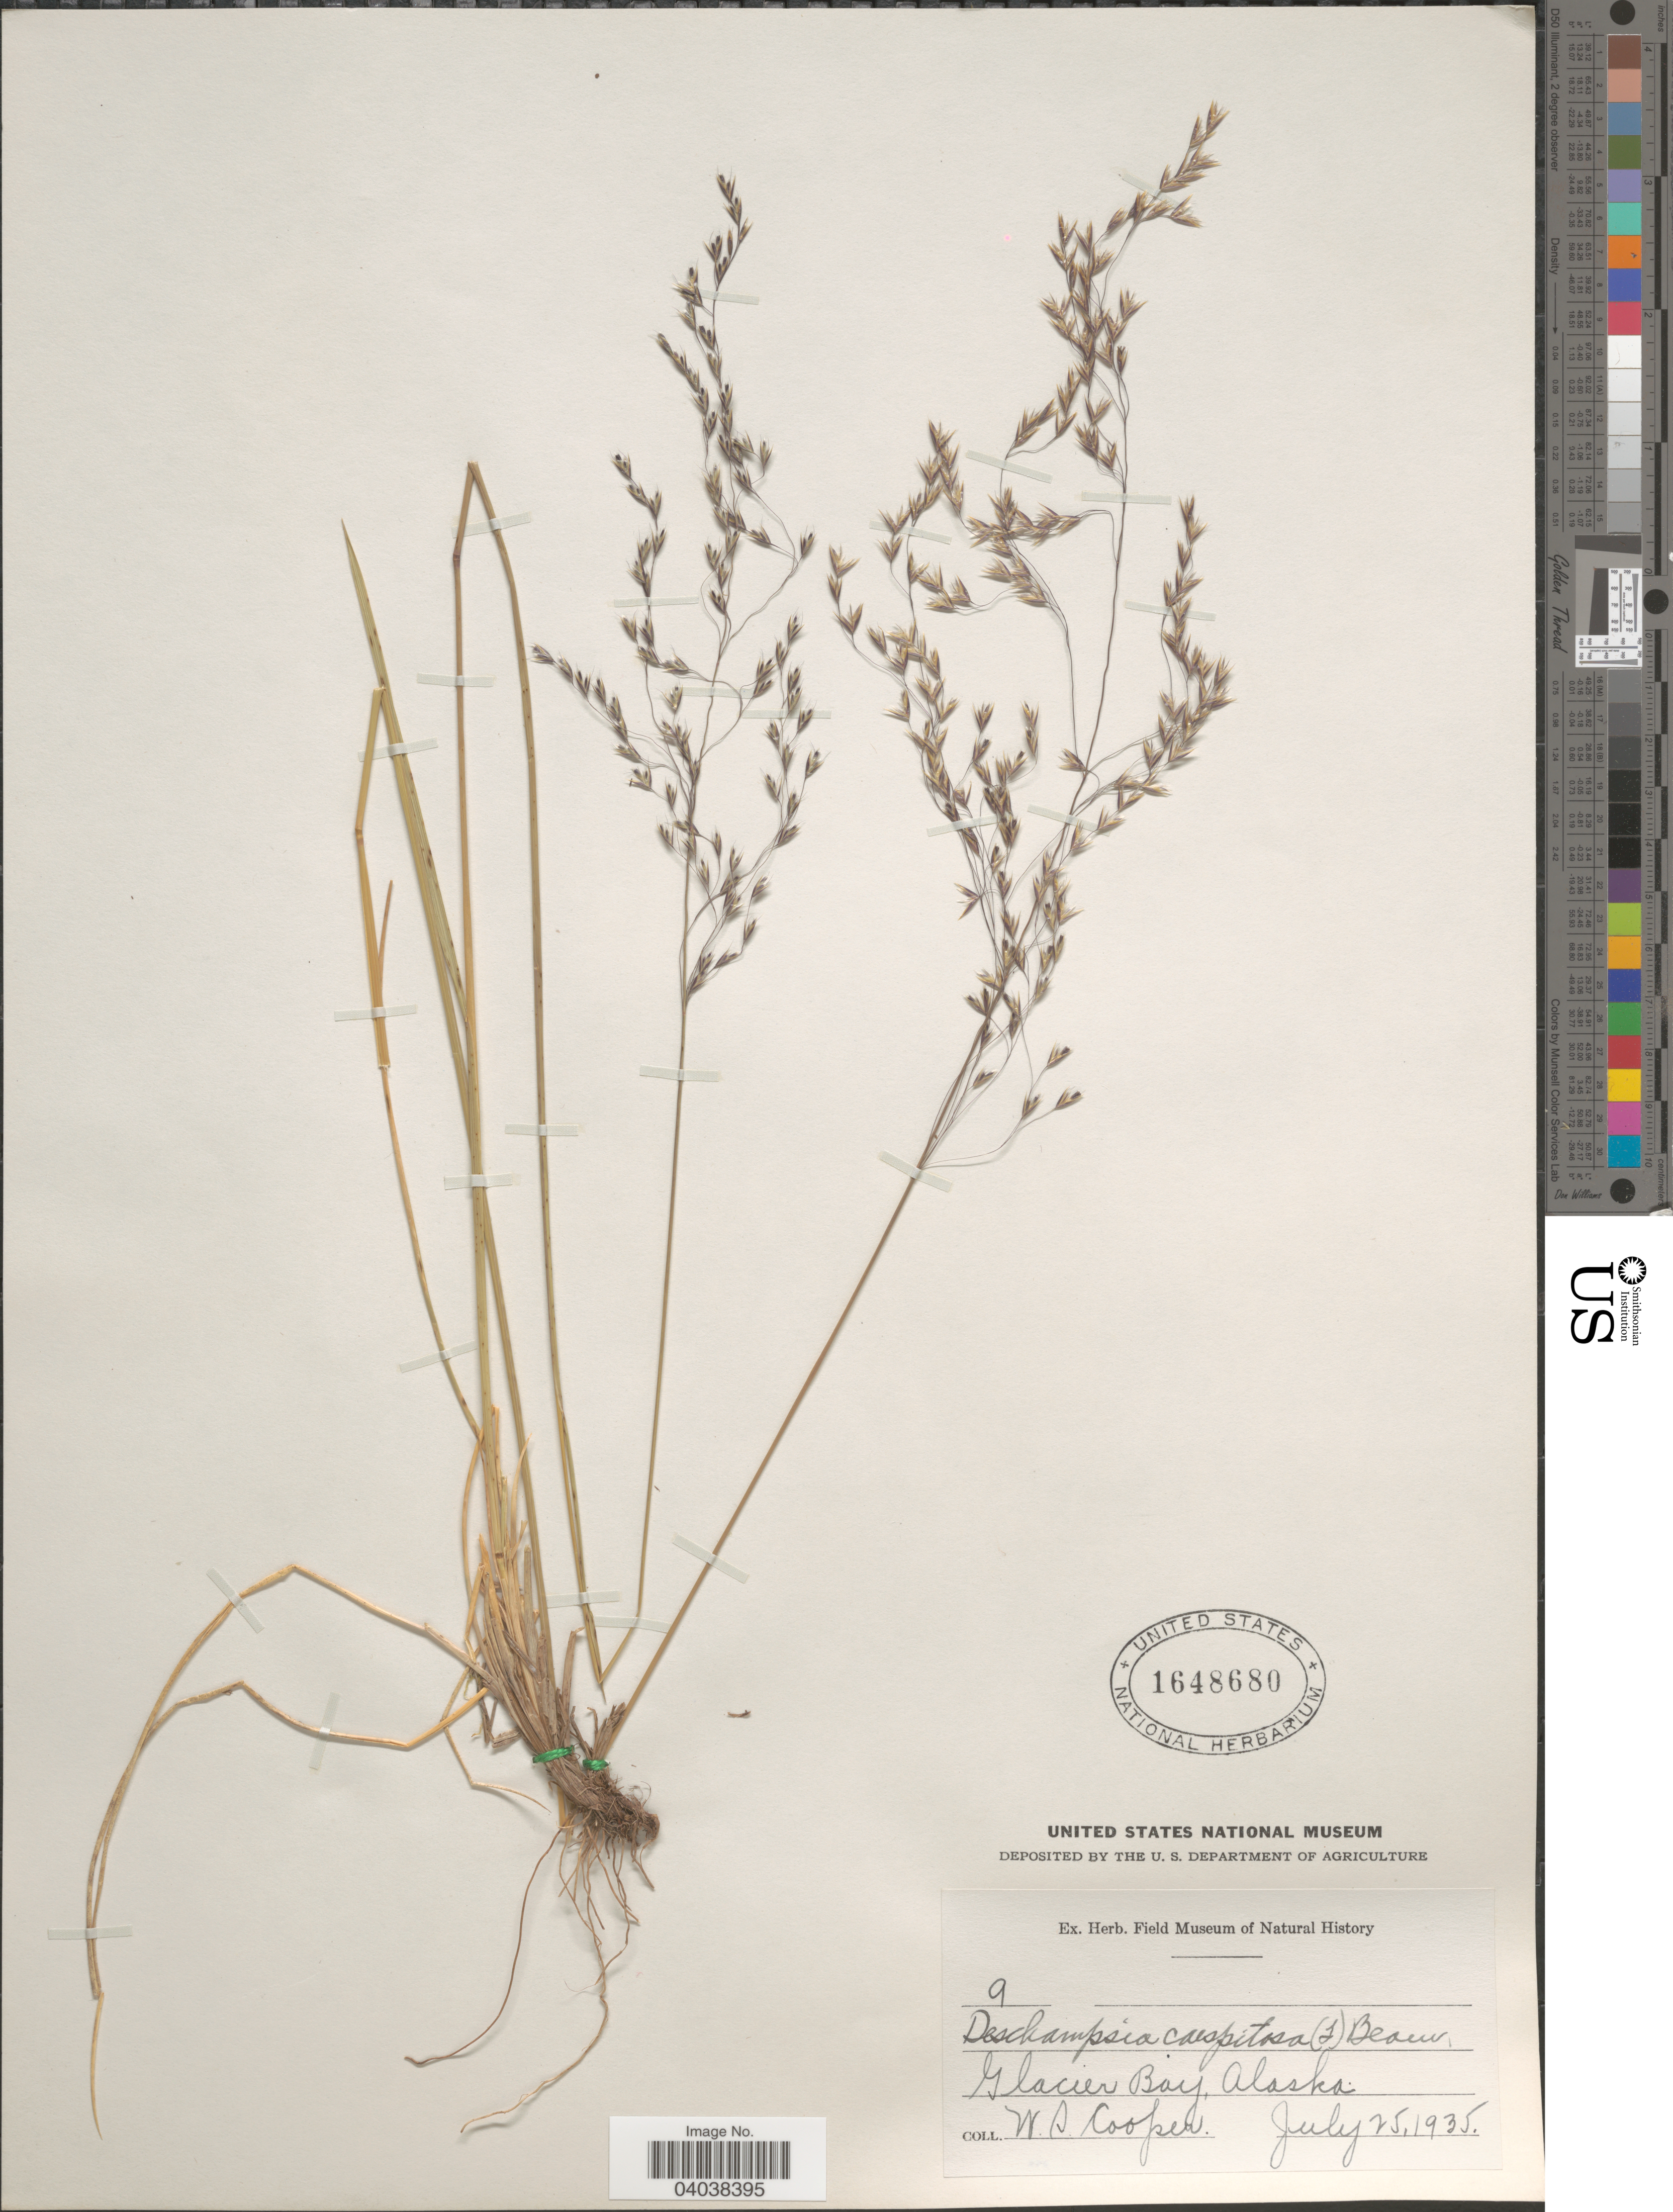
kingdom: Plantae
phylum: Tracheophyta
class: Liliopsida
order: Poales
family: Poaceae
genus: Deschampsia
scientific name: Deschampsia cespitosa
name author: (L.) P. Beauv.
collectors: W. Cooper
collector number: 9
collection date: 1935-07-25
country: United States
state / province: Alaska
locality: Glacier Bay.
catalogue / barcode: US 1648680